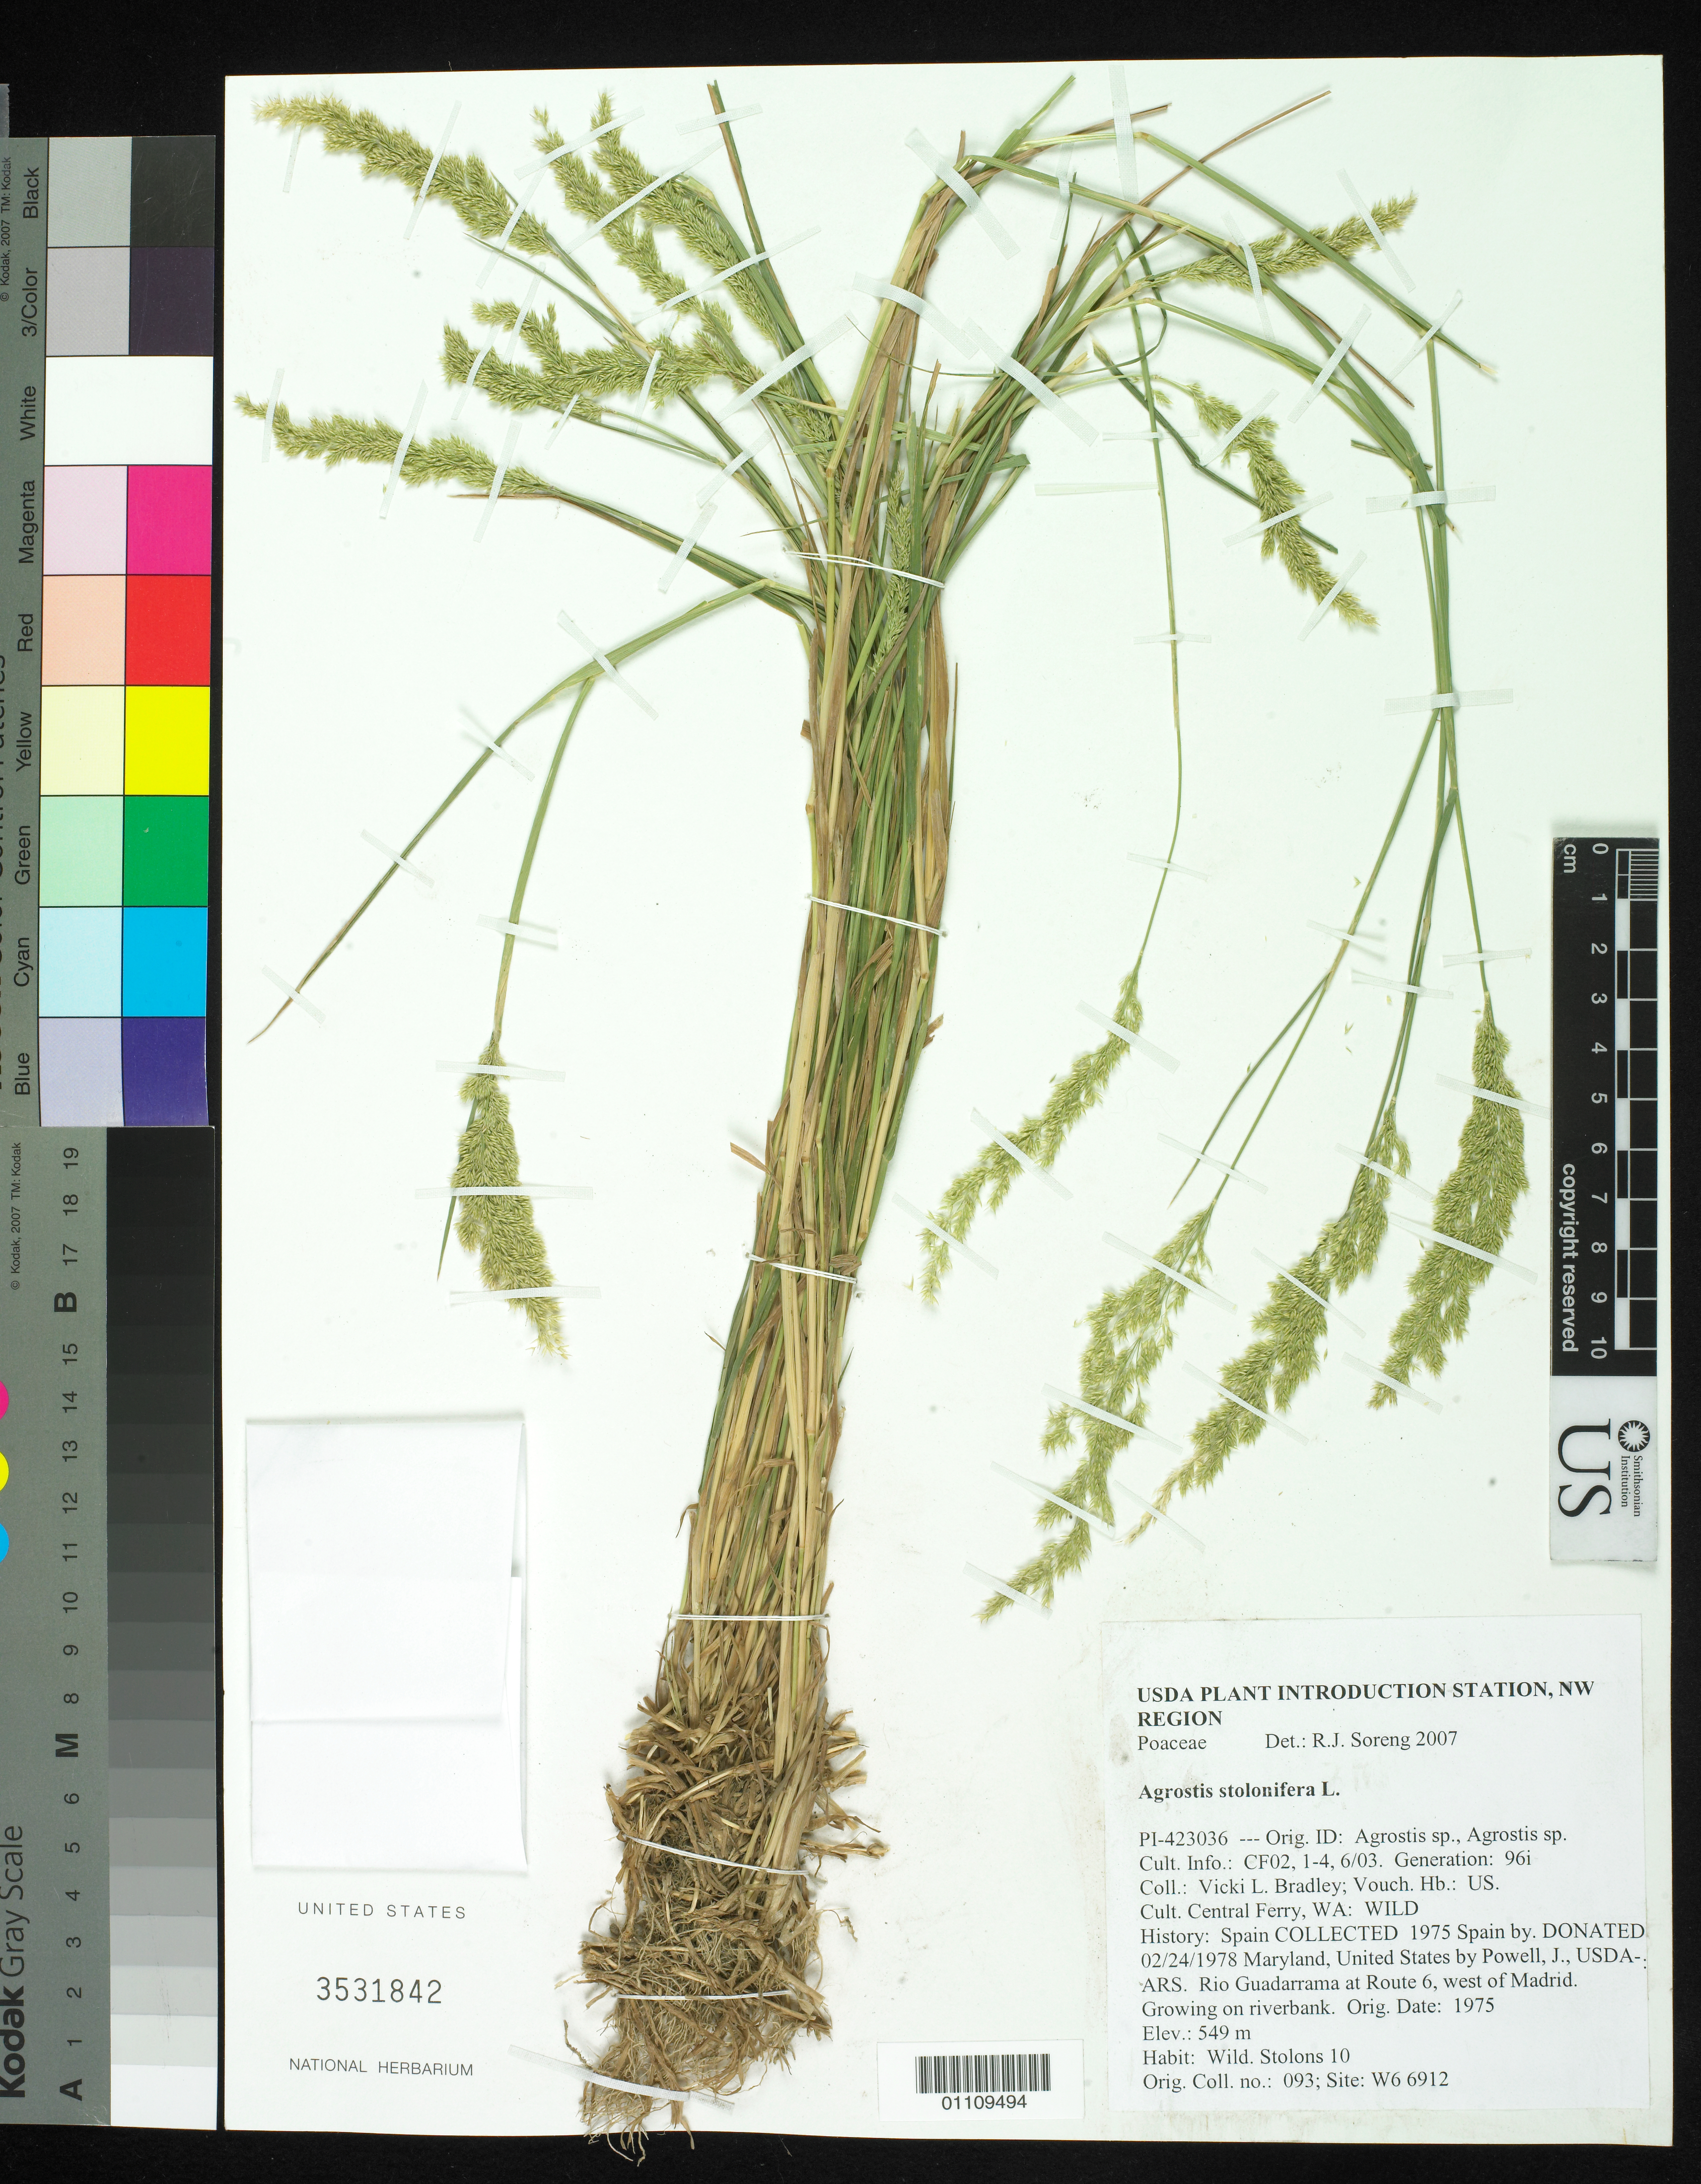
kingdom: Plantae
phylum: Tracheophyta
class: Liliopsida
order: Poales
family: Poaceae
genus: Agrostis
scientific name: Agrostis stolonifera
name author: L.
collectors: V. Bradley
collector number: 093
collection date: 1975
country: Spain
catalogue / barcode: US 3531842